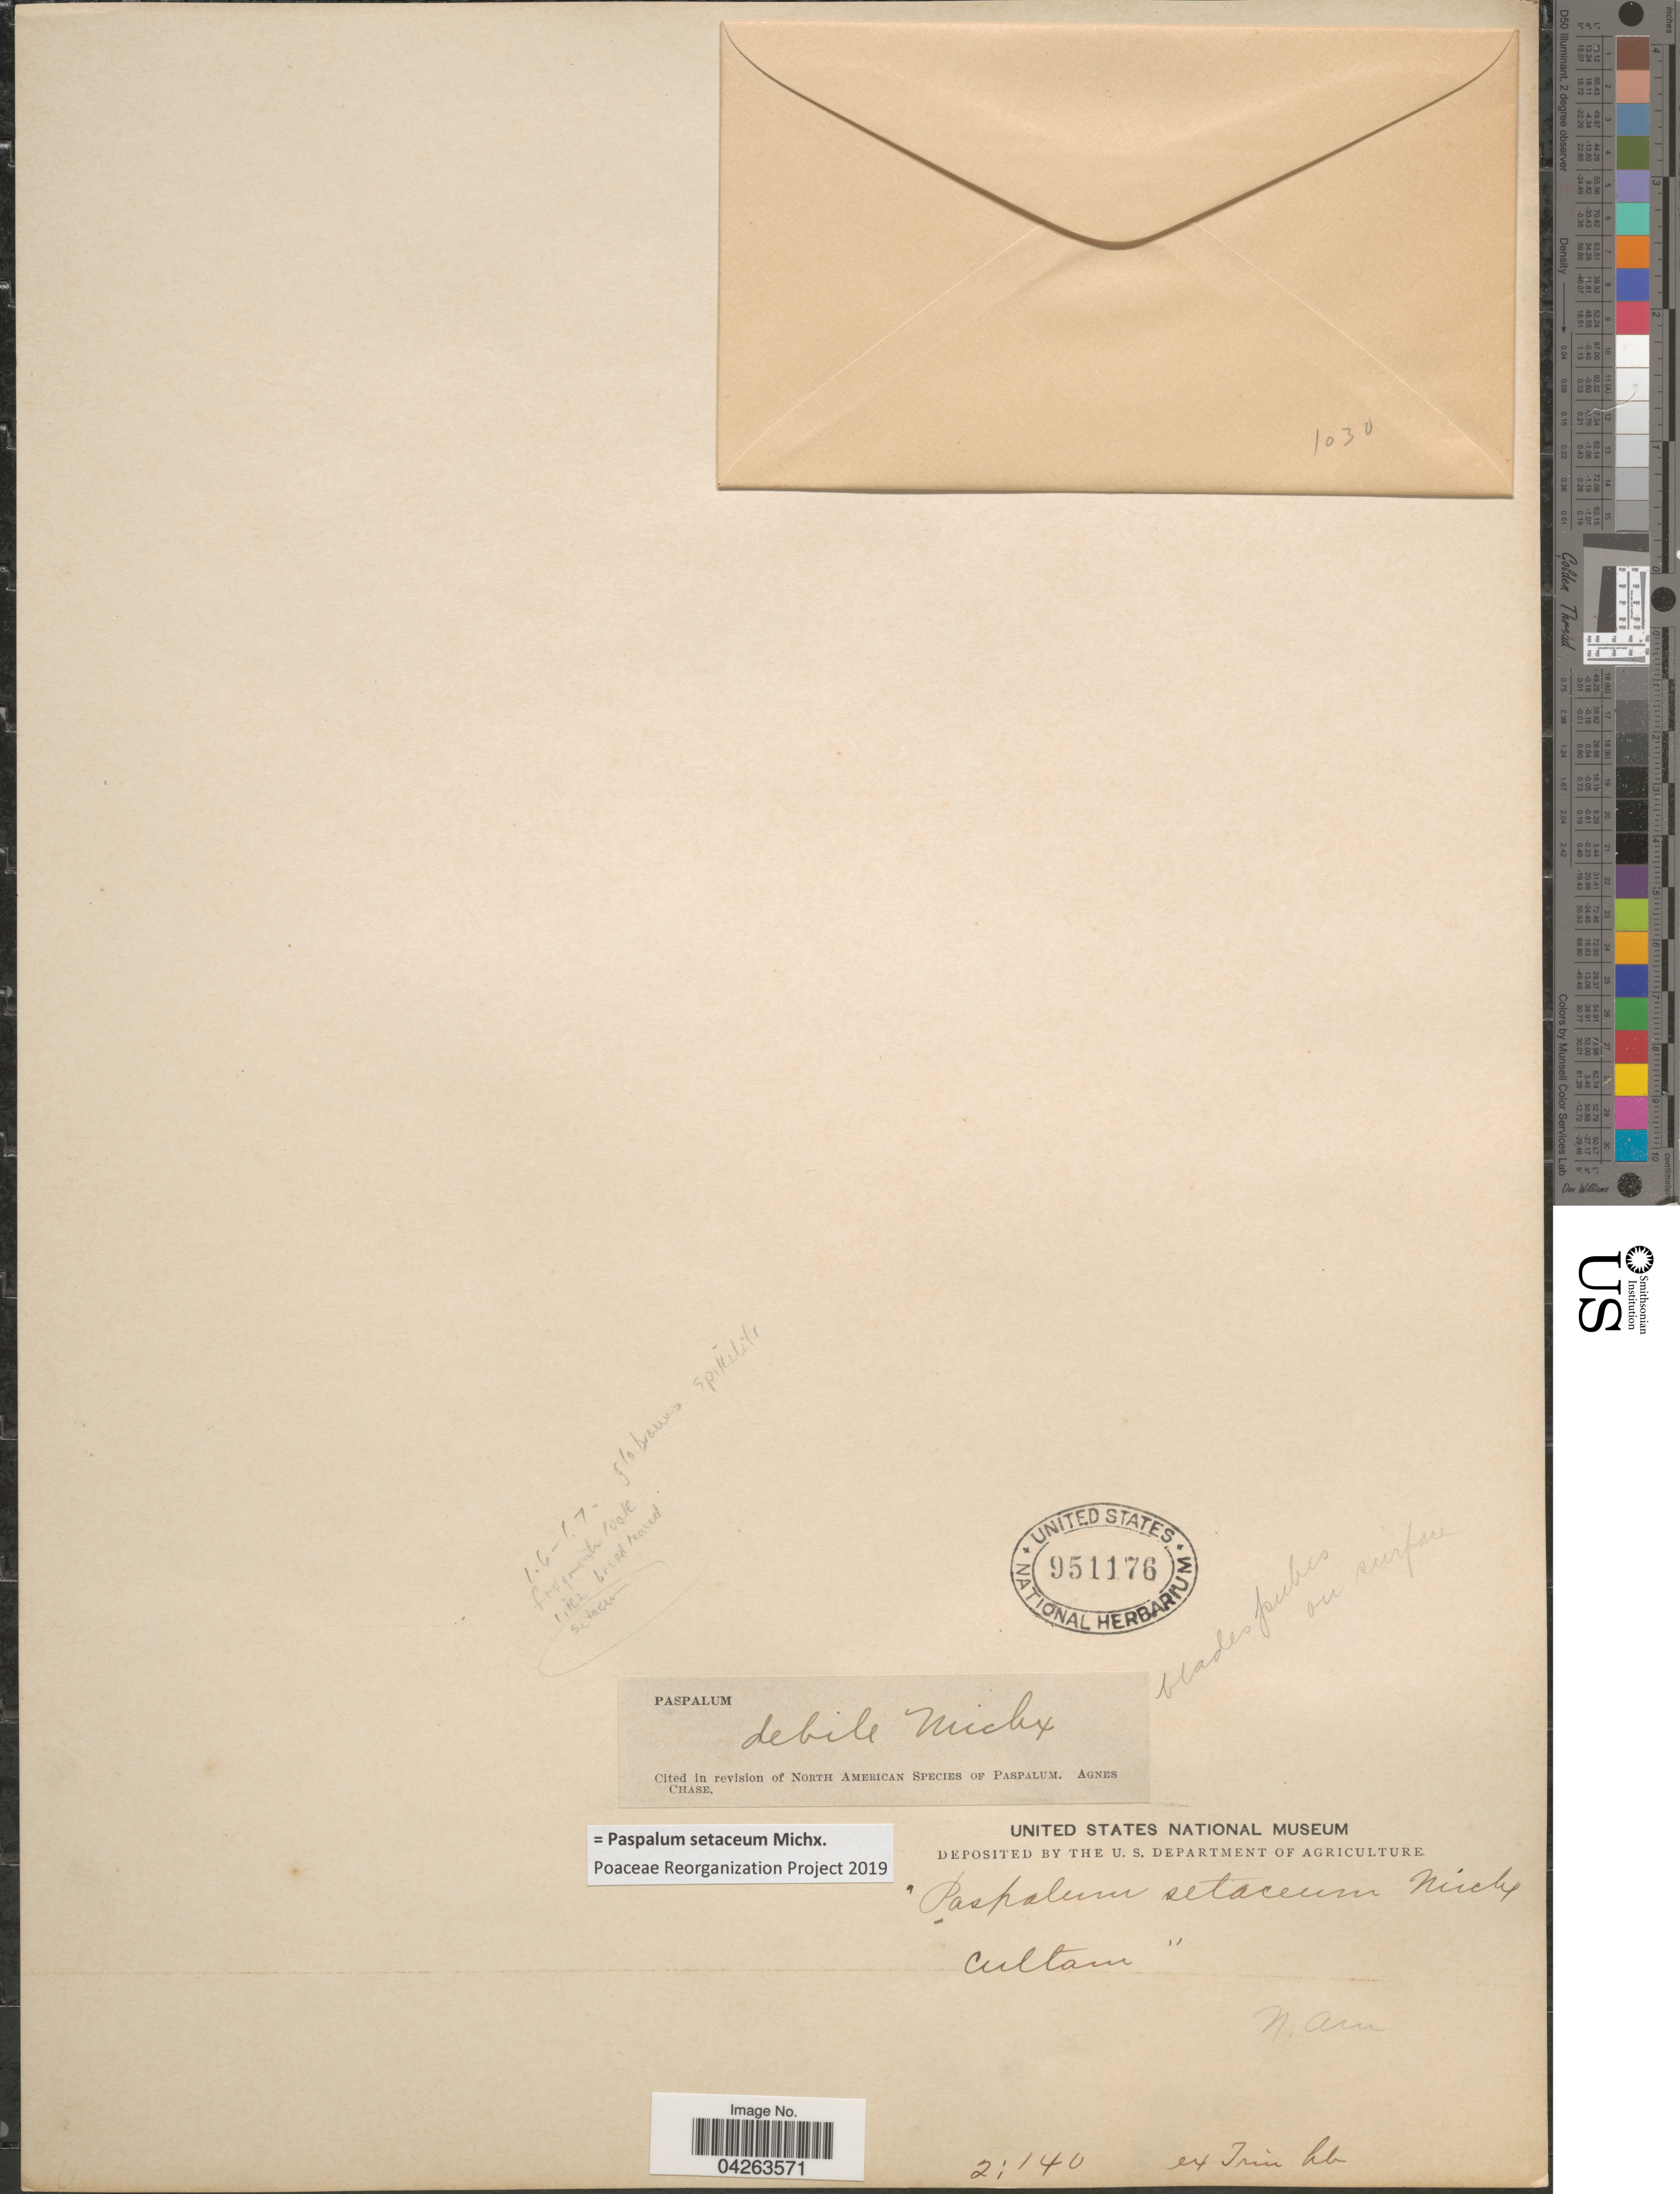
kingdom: Plantae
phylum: Tracheophyta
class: Liliopsida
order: Poales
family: Poaceae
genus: Paspalum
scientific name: Paspalum setaceum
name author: Michx.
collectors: ex herb. Trinius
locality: N. Am.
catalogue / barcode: US 951176